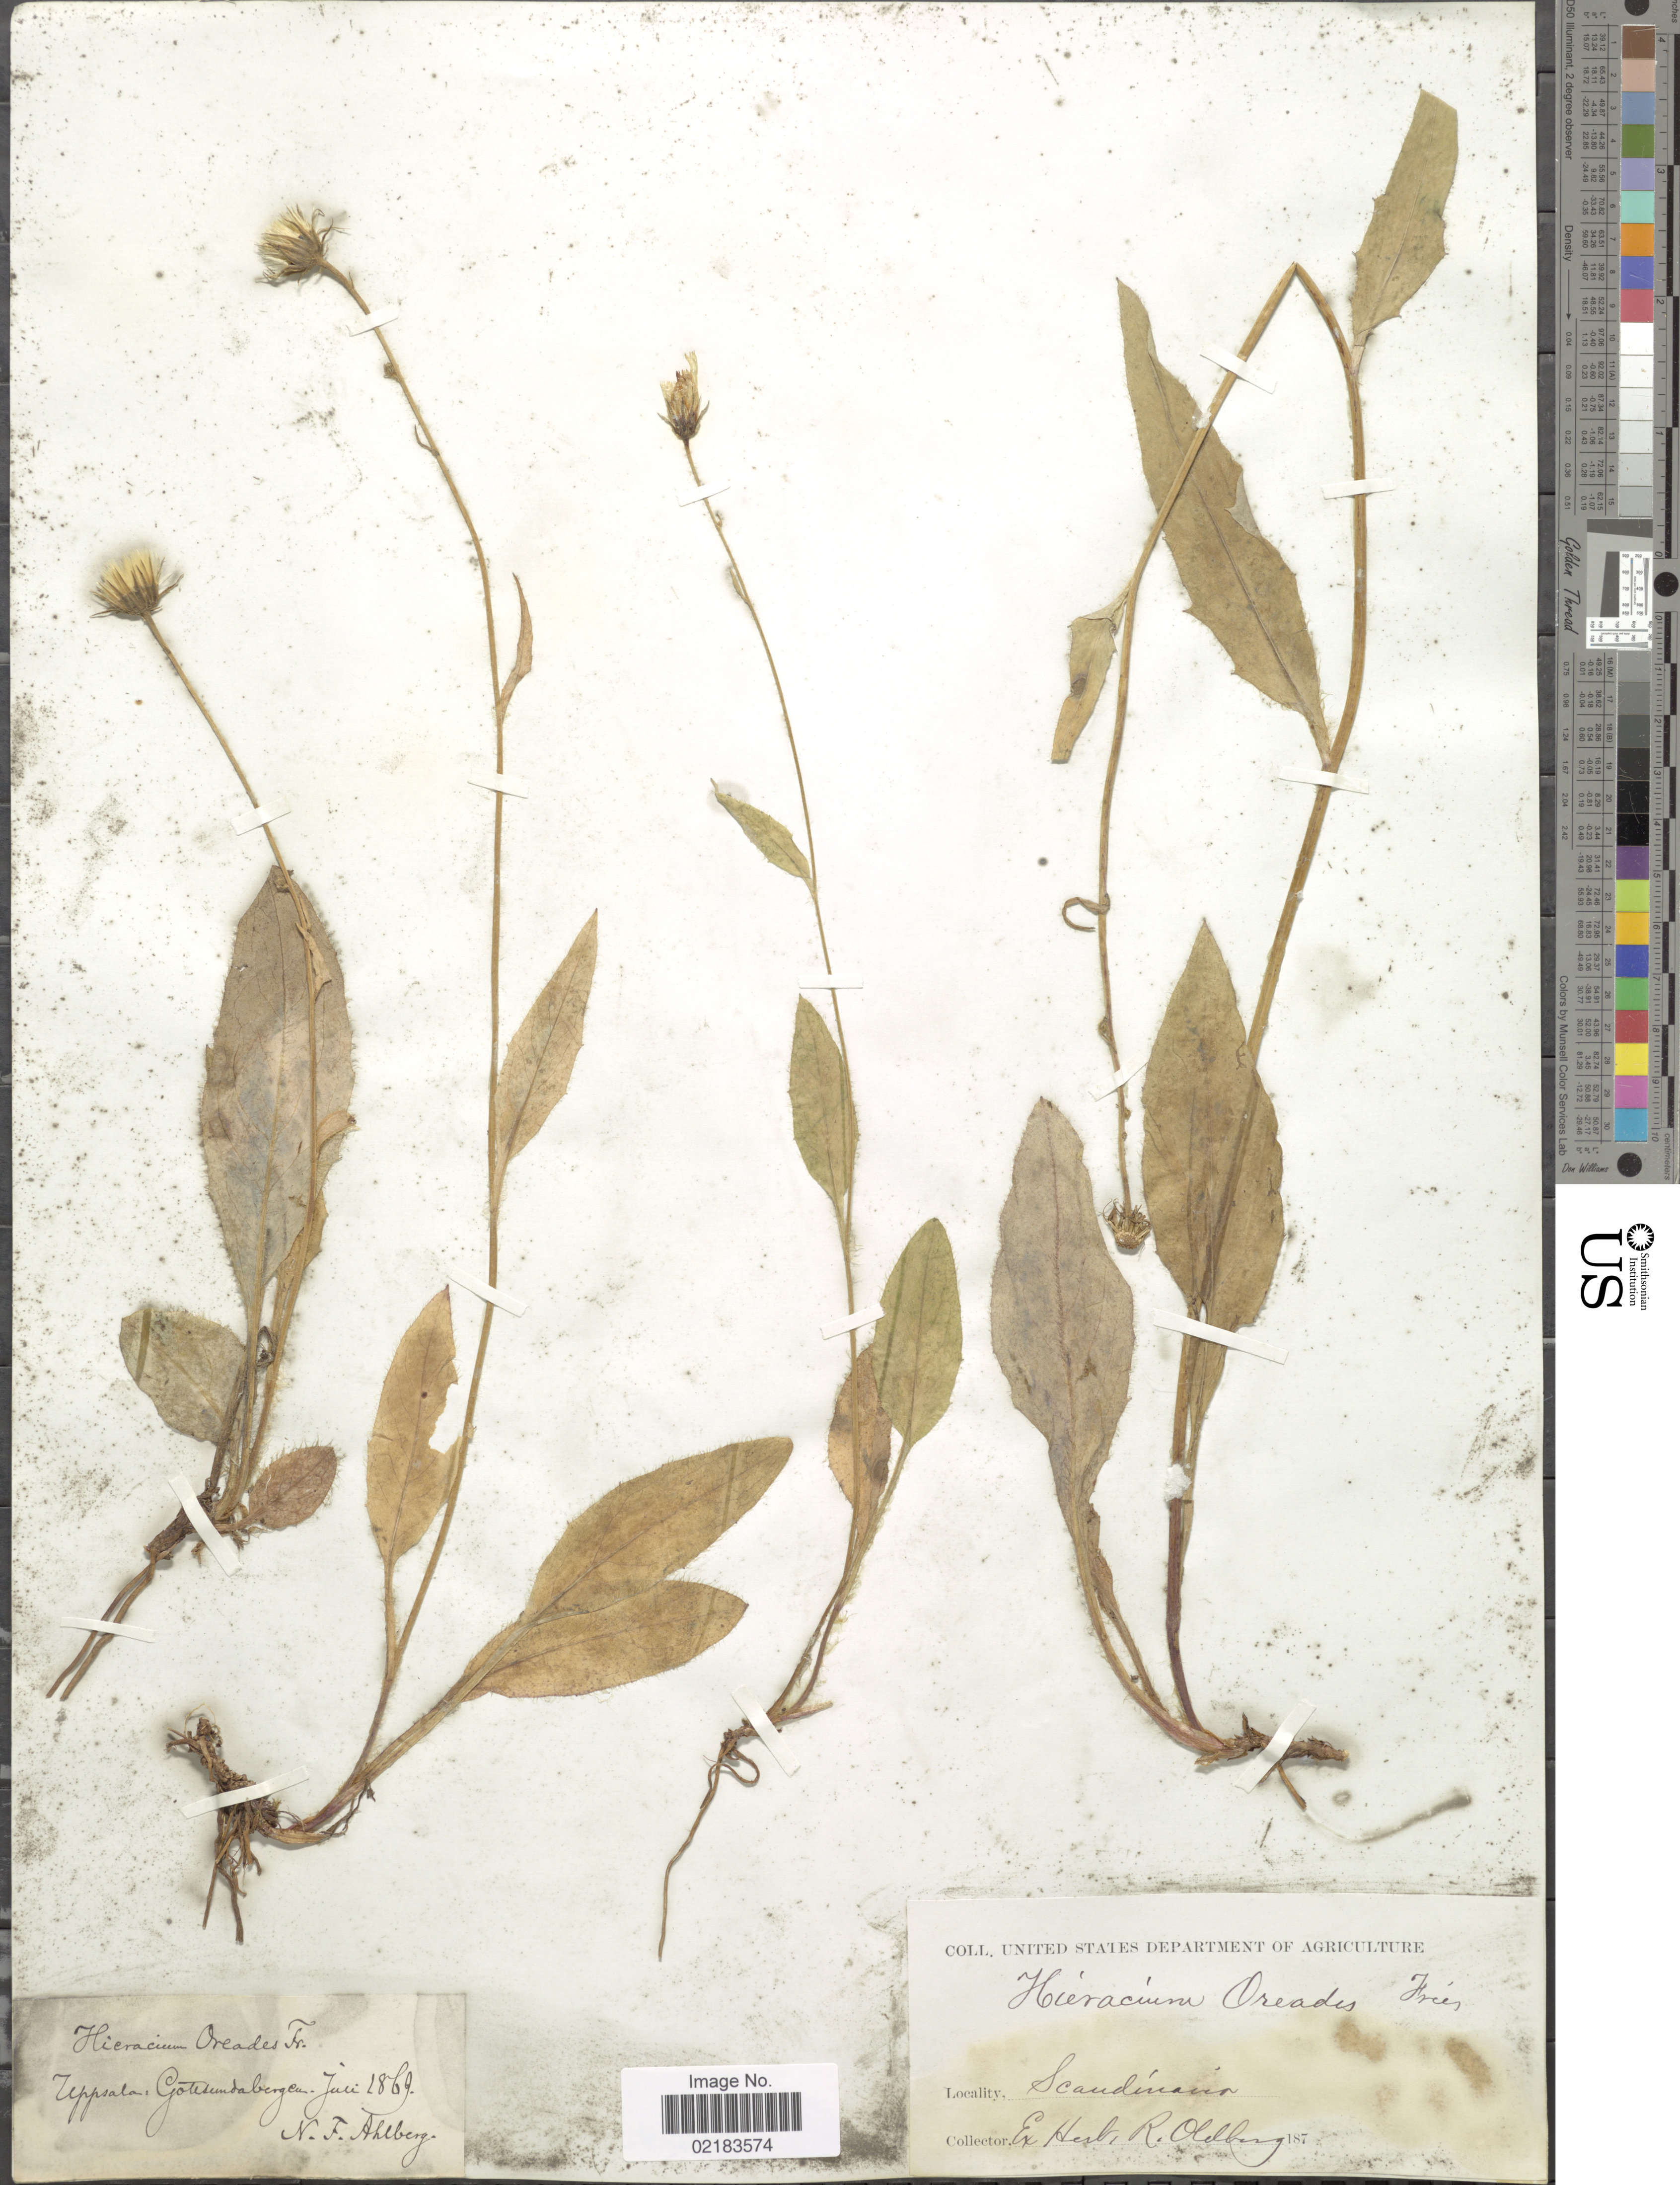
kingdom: Plantae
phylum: Tracheophyta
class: Magnoliopsida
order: Asterales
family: Asteraceae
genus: Hieracium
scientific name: Hieracium onosmoides subsp. oreades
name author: (Fr.) Murr & Zahn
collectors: ex herb. R. Oldberg & F. Ahlberg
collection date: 1869-07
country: Sweden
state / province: Uppsala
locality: Gottsundabergen [Gottsunda mountains]